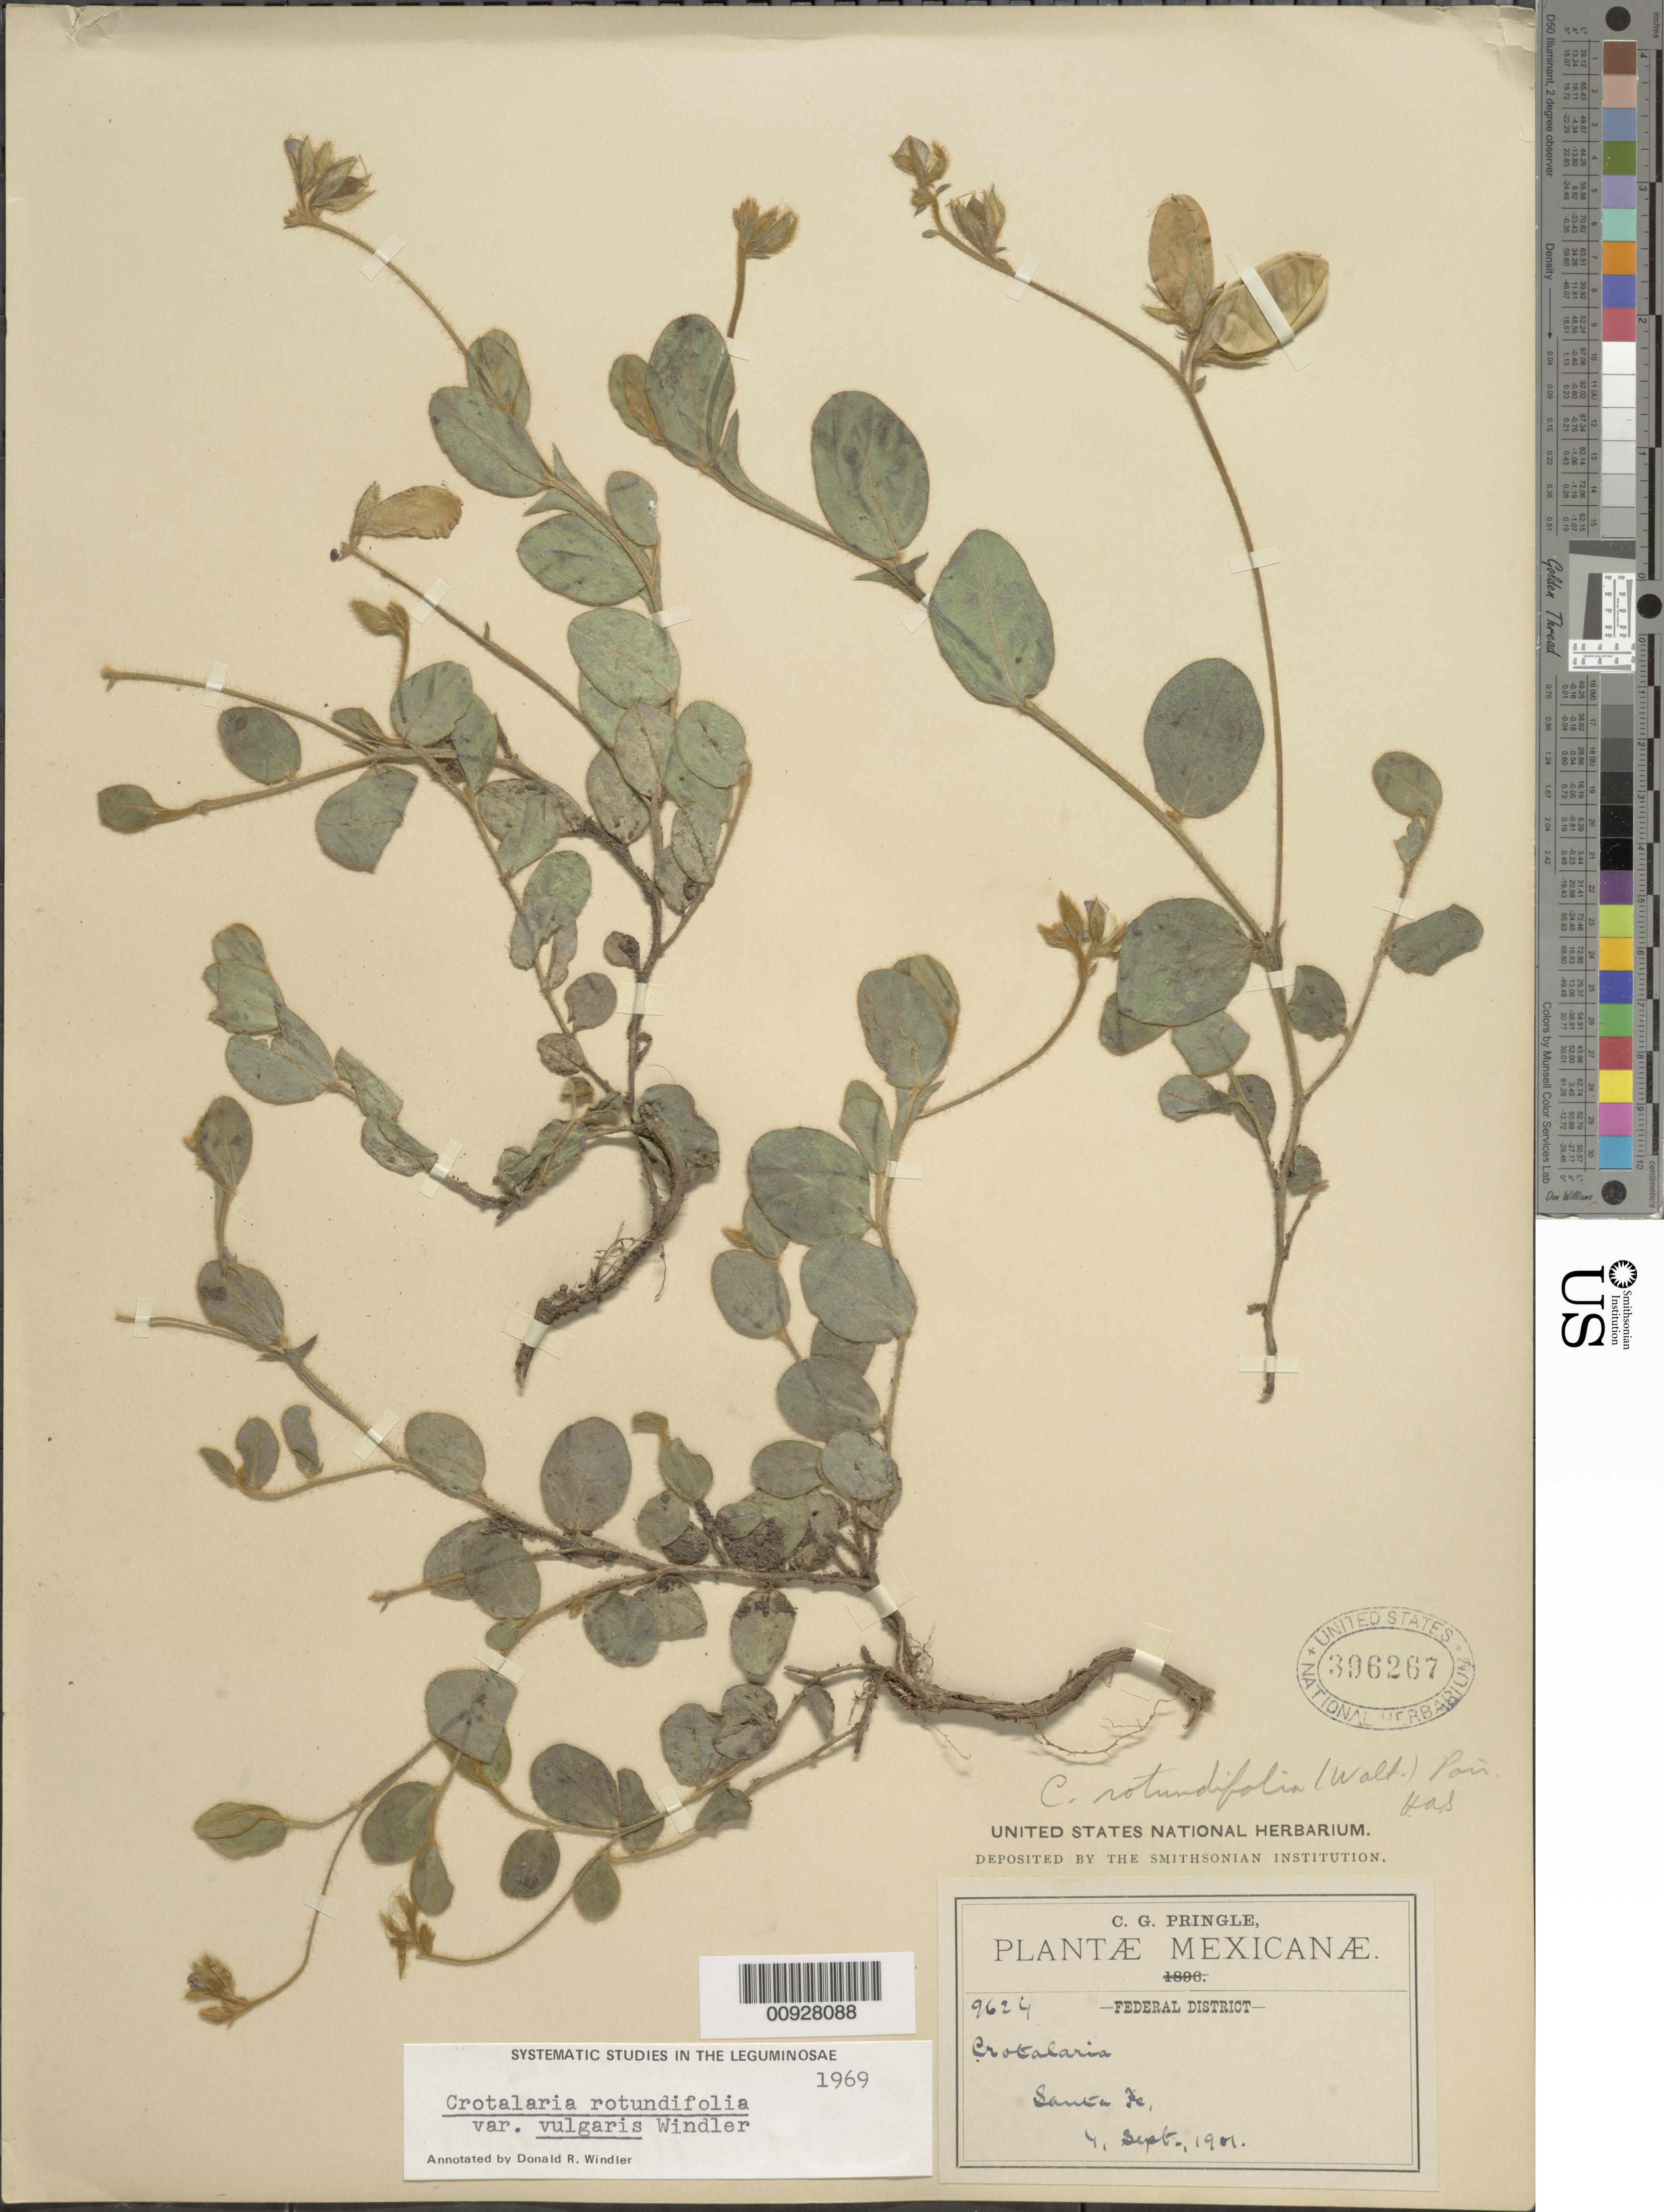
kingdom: Plantae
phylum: Tracheophyta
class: Magnoliopsida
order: Fabales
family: Fabaceae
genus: Crotalaria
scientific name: Crotalaria rotundifolia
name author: Walter ex J.F. Gmel.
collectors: C. G. Pringle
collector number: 9624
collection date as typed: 04 Sep 1901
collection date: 1901-09-04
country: Mexico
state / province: Distrito Federal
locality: Santa Fé.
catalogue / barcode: US 396267